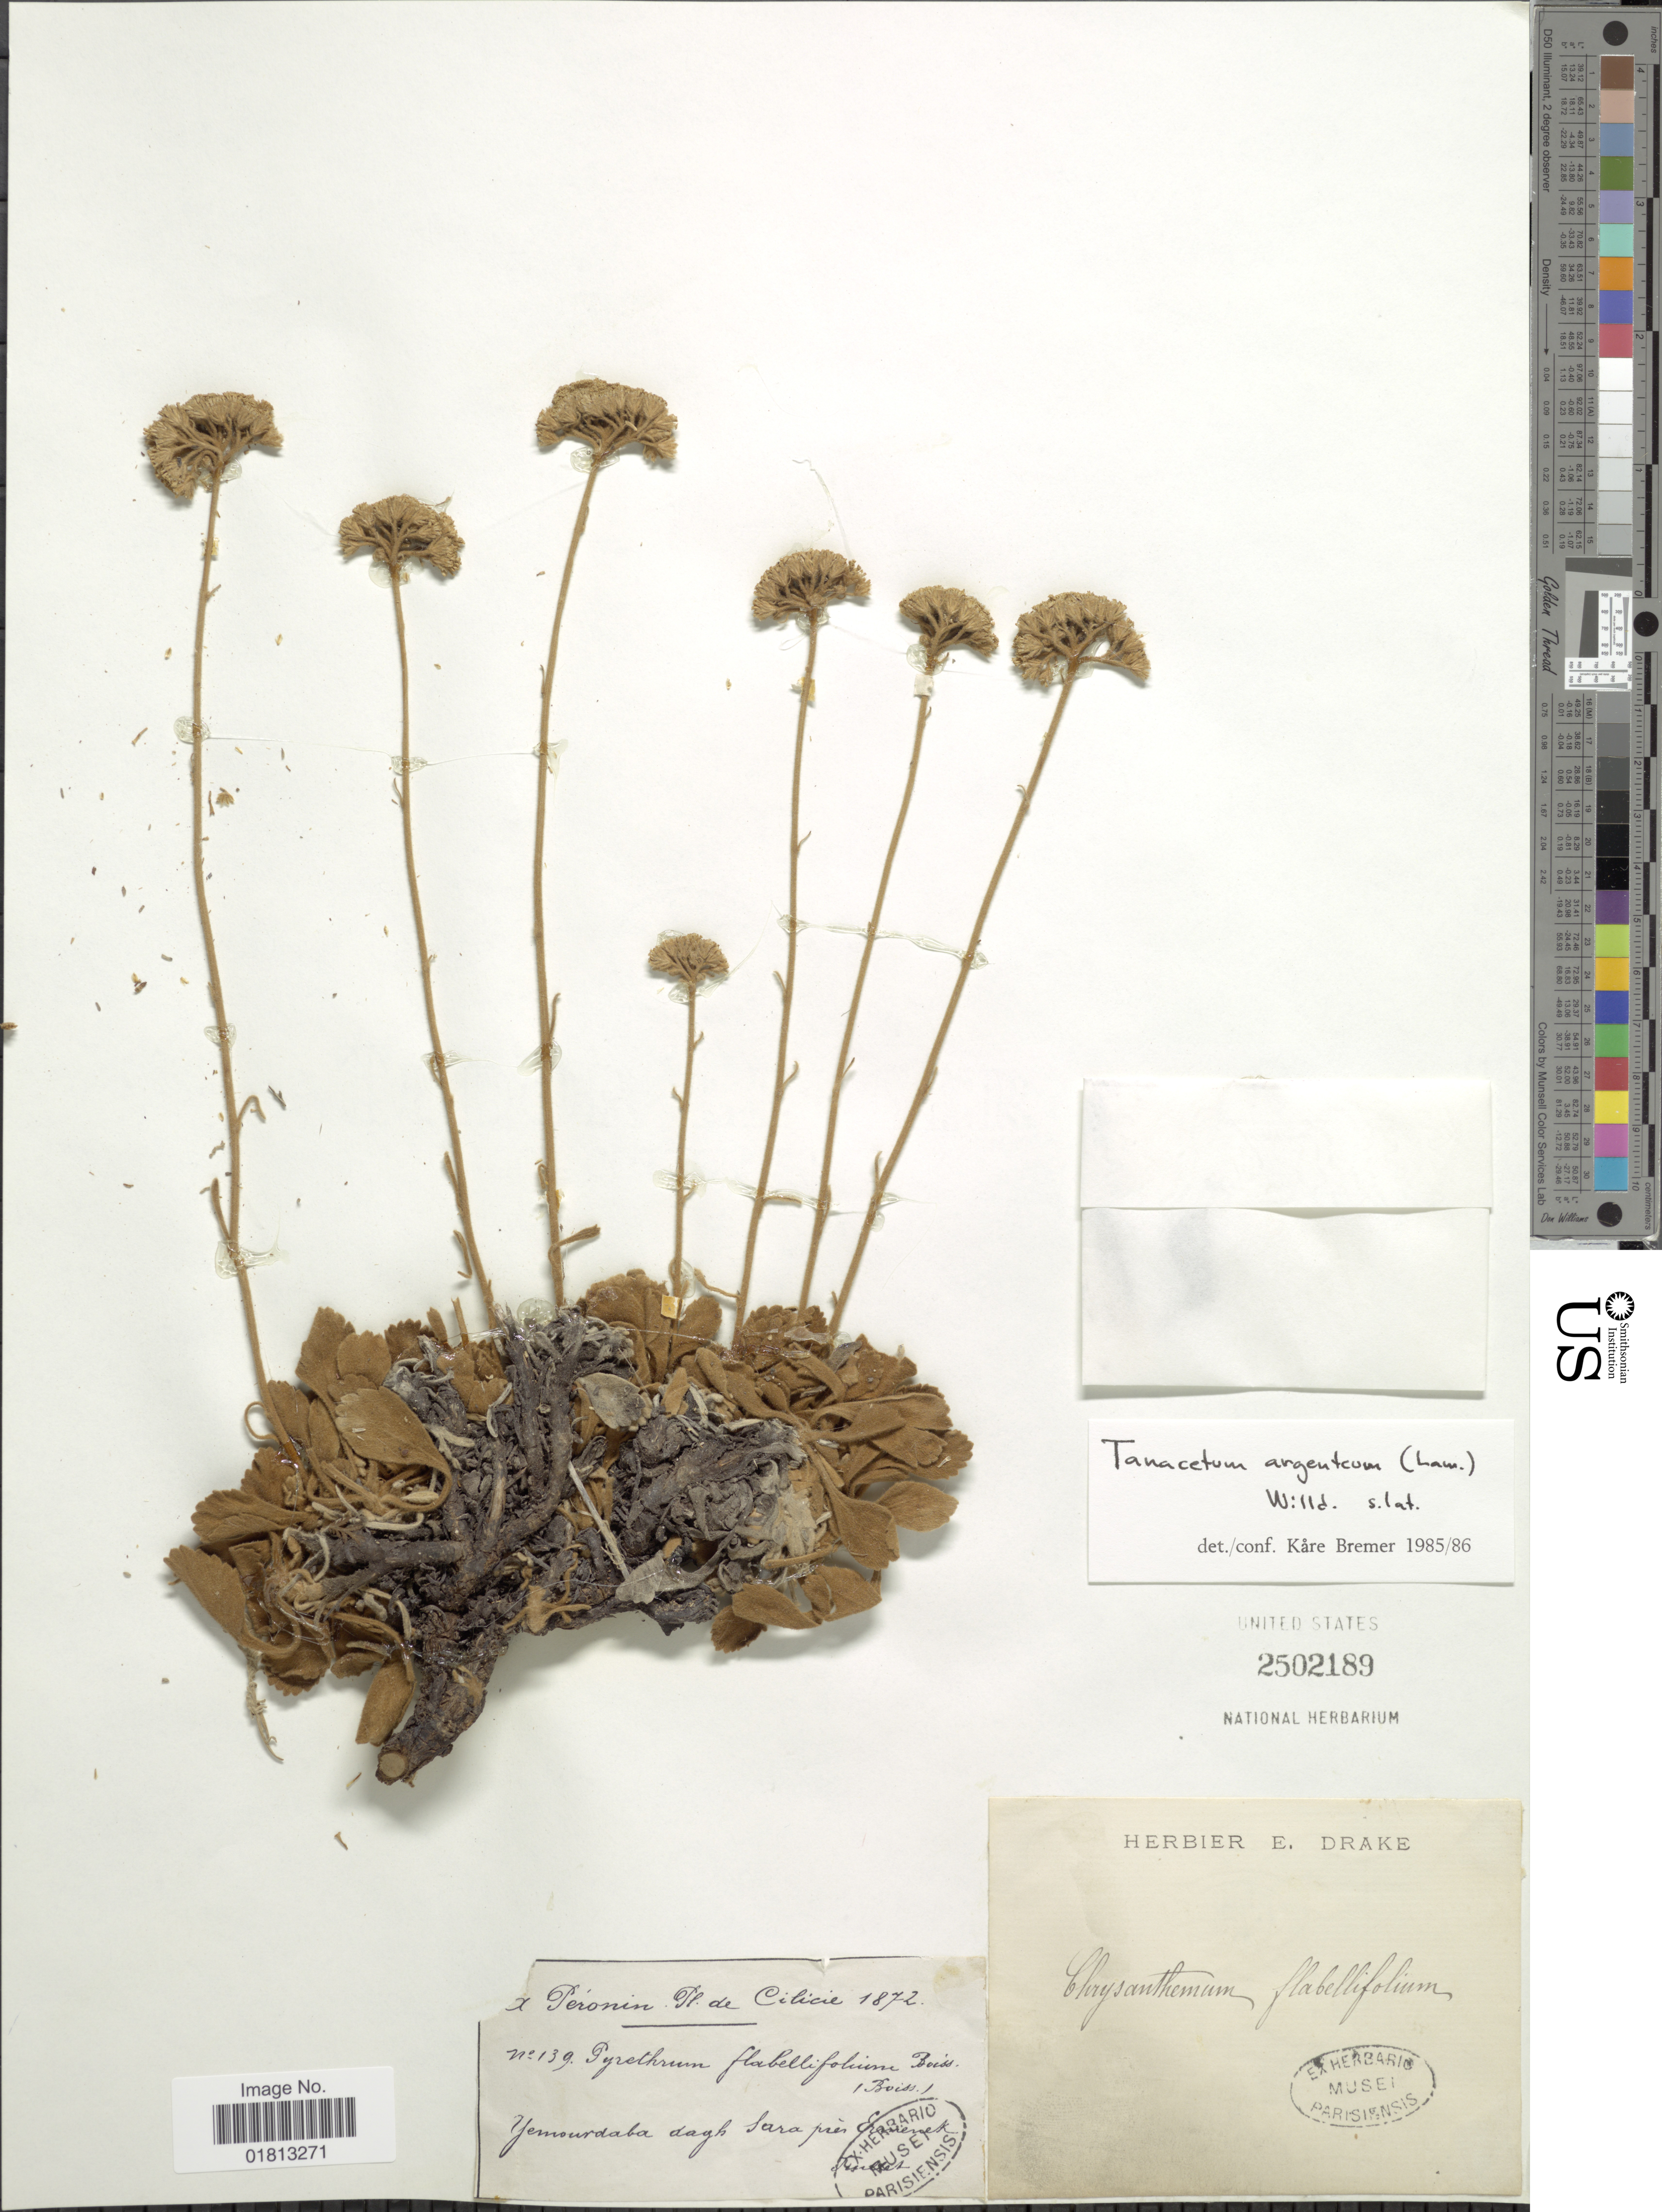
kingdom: Plantae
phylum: Tracheophyta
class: Magnoliopsida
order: Asterales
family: Asteraceae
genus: Tanacetum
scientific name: Tanacetum argenteum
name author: (Lam.) Willd.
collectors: A. Péronin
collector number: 139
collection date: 1872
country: Turkey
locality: Yemourdaba dagh sara pres Eransenek [interpreted]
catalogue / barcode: US 2502189